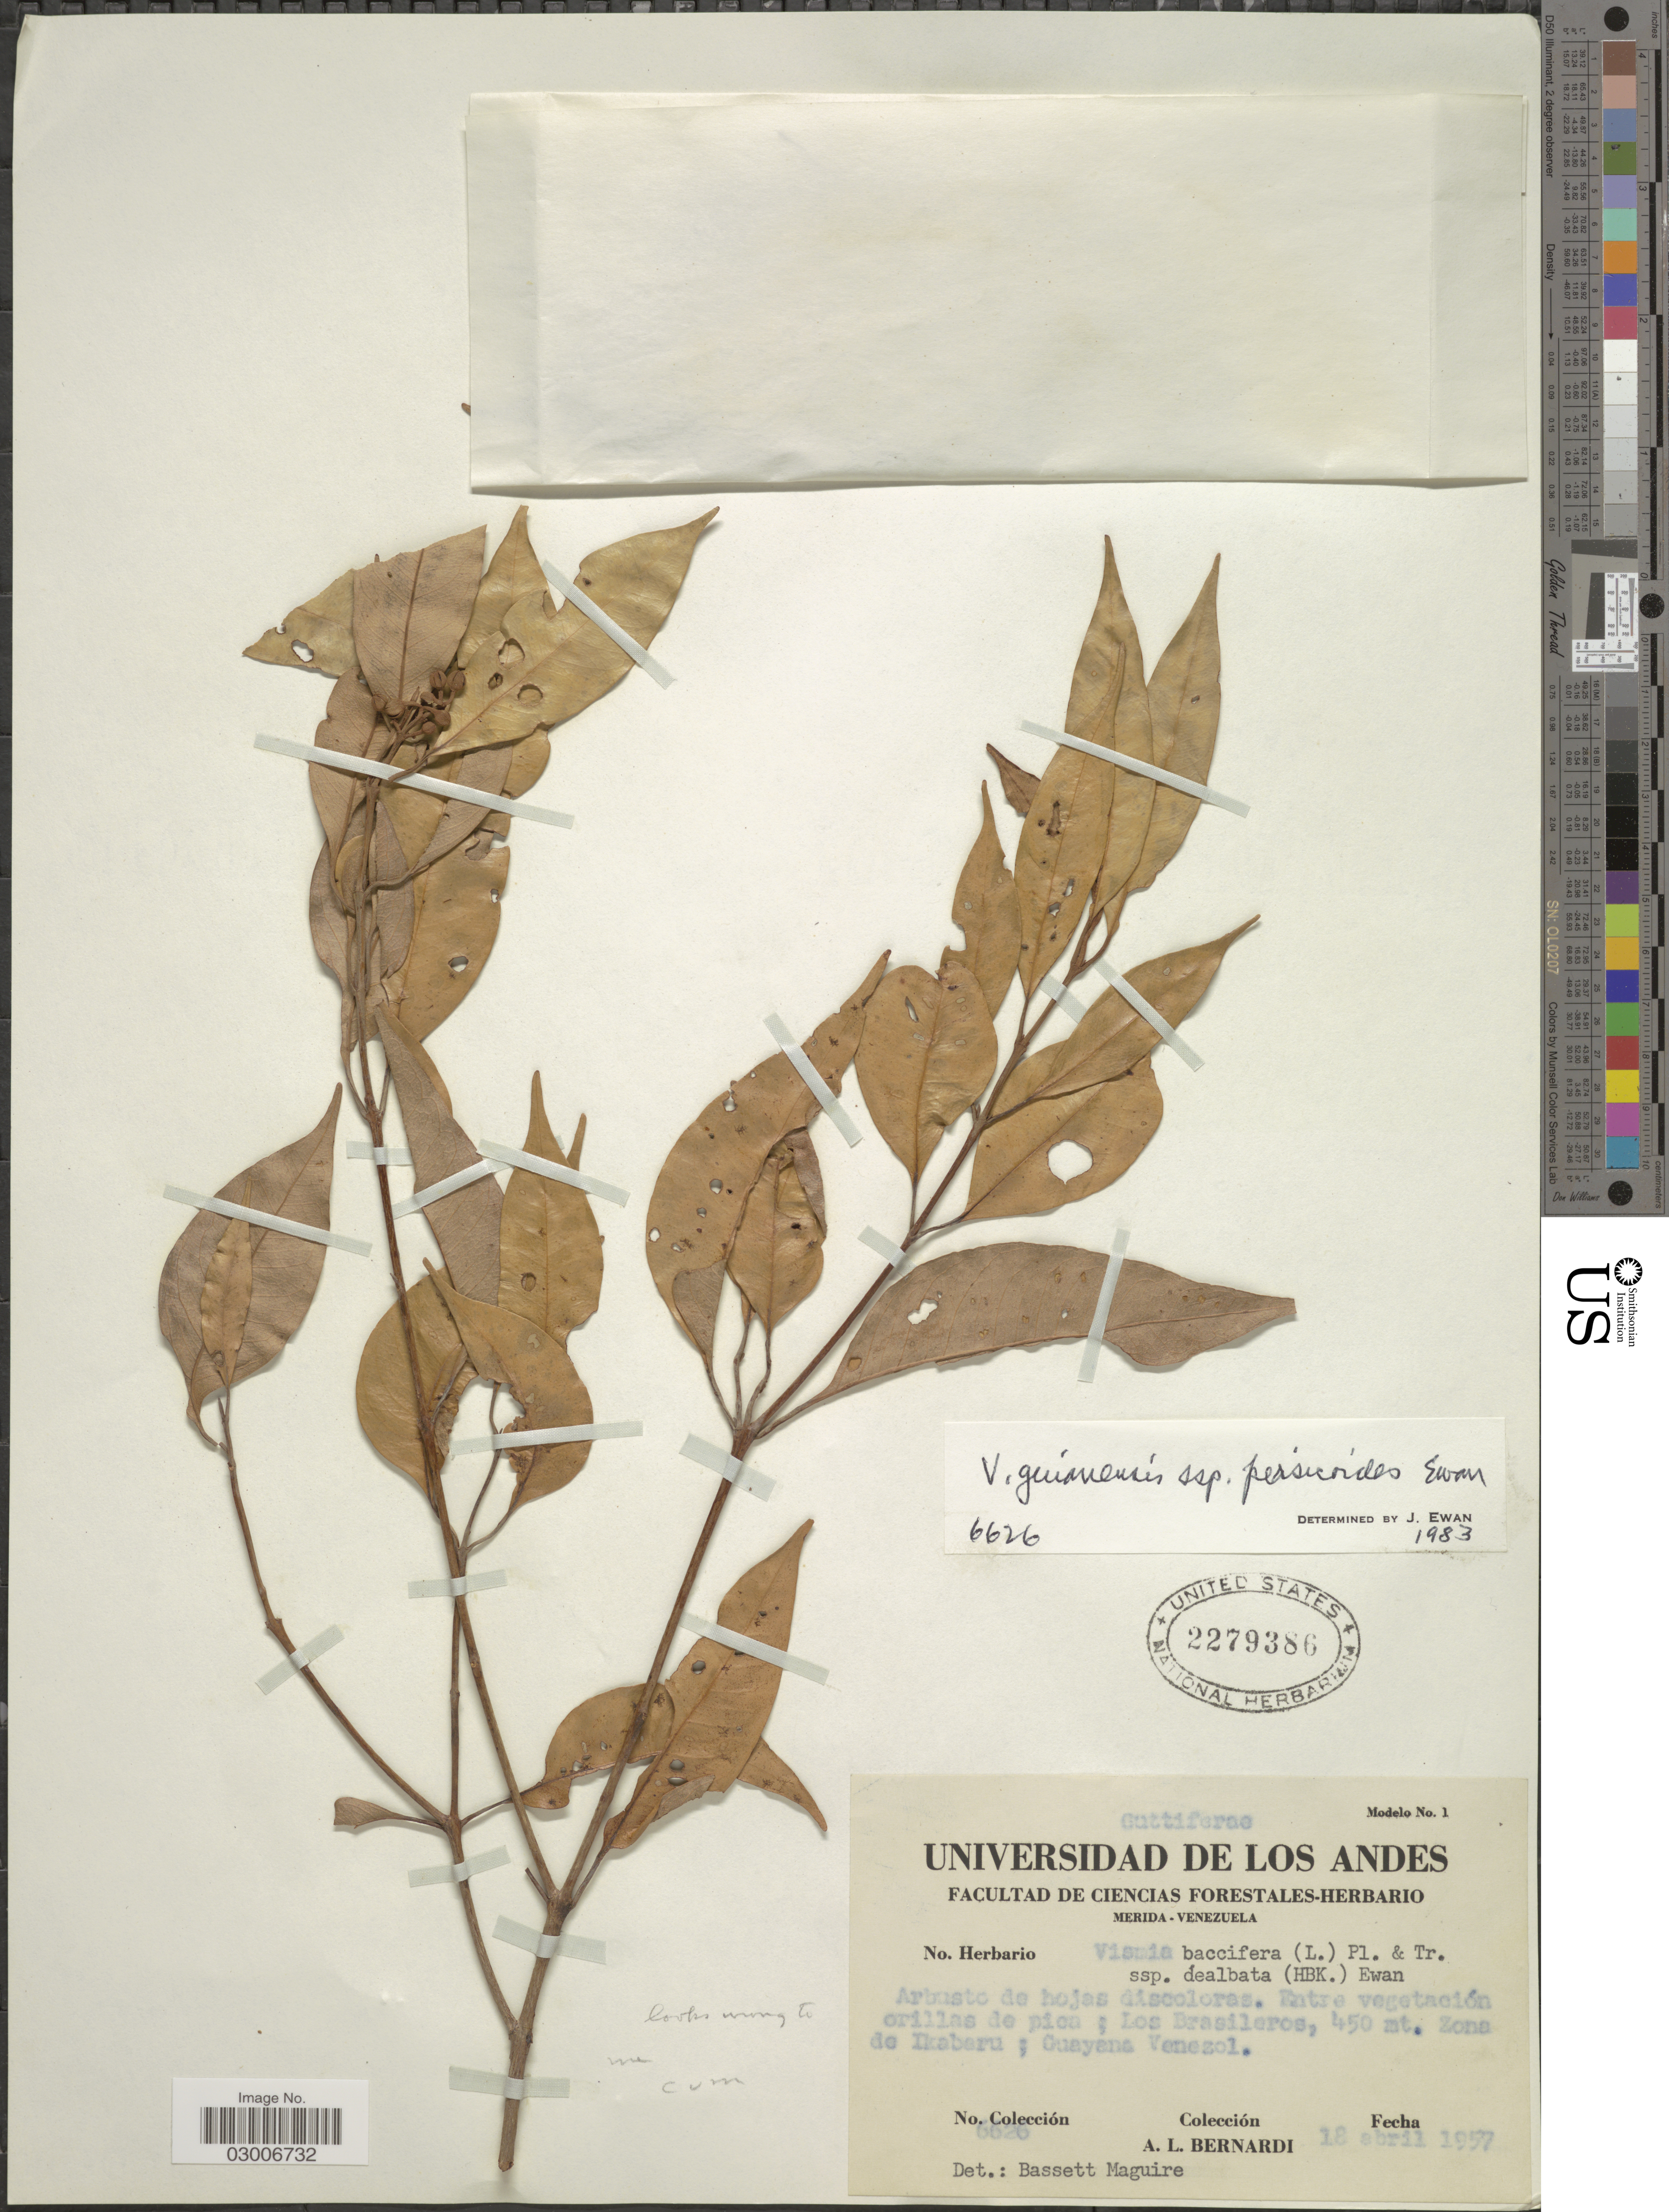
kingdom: Plantae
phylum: Tracheophyta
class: Magnoliopsida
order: Malpighiales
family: Hypericaceae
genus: Vismia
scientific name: Vismia guianensis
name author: (Aubl.) Pers.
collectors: A. L. Bernardi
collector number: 6626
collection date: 1957-04-18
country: Venezuela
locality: Entre vegetación orillas de pica; Los Brasileros, Zona de Ikabaru, Guayana Venezol.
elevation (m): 450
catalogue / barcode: US 2279386